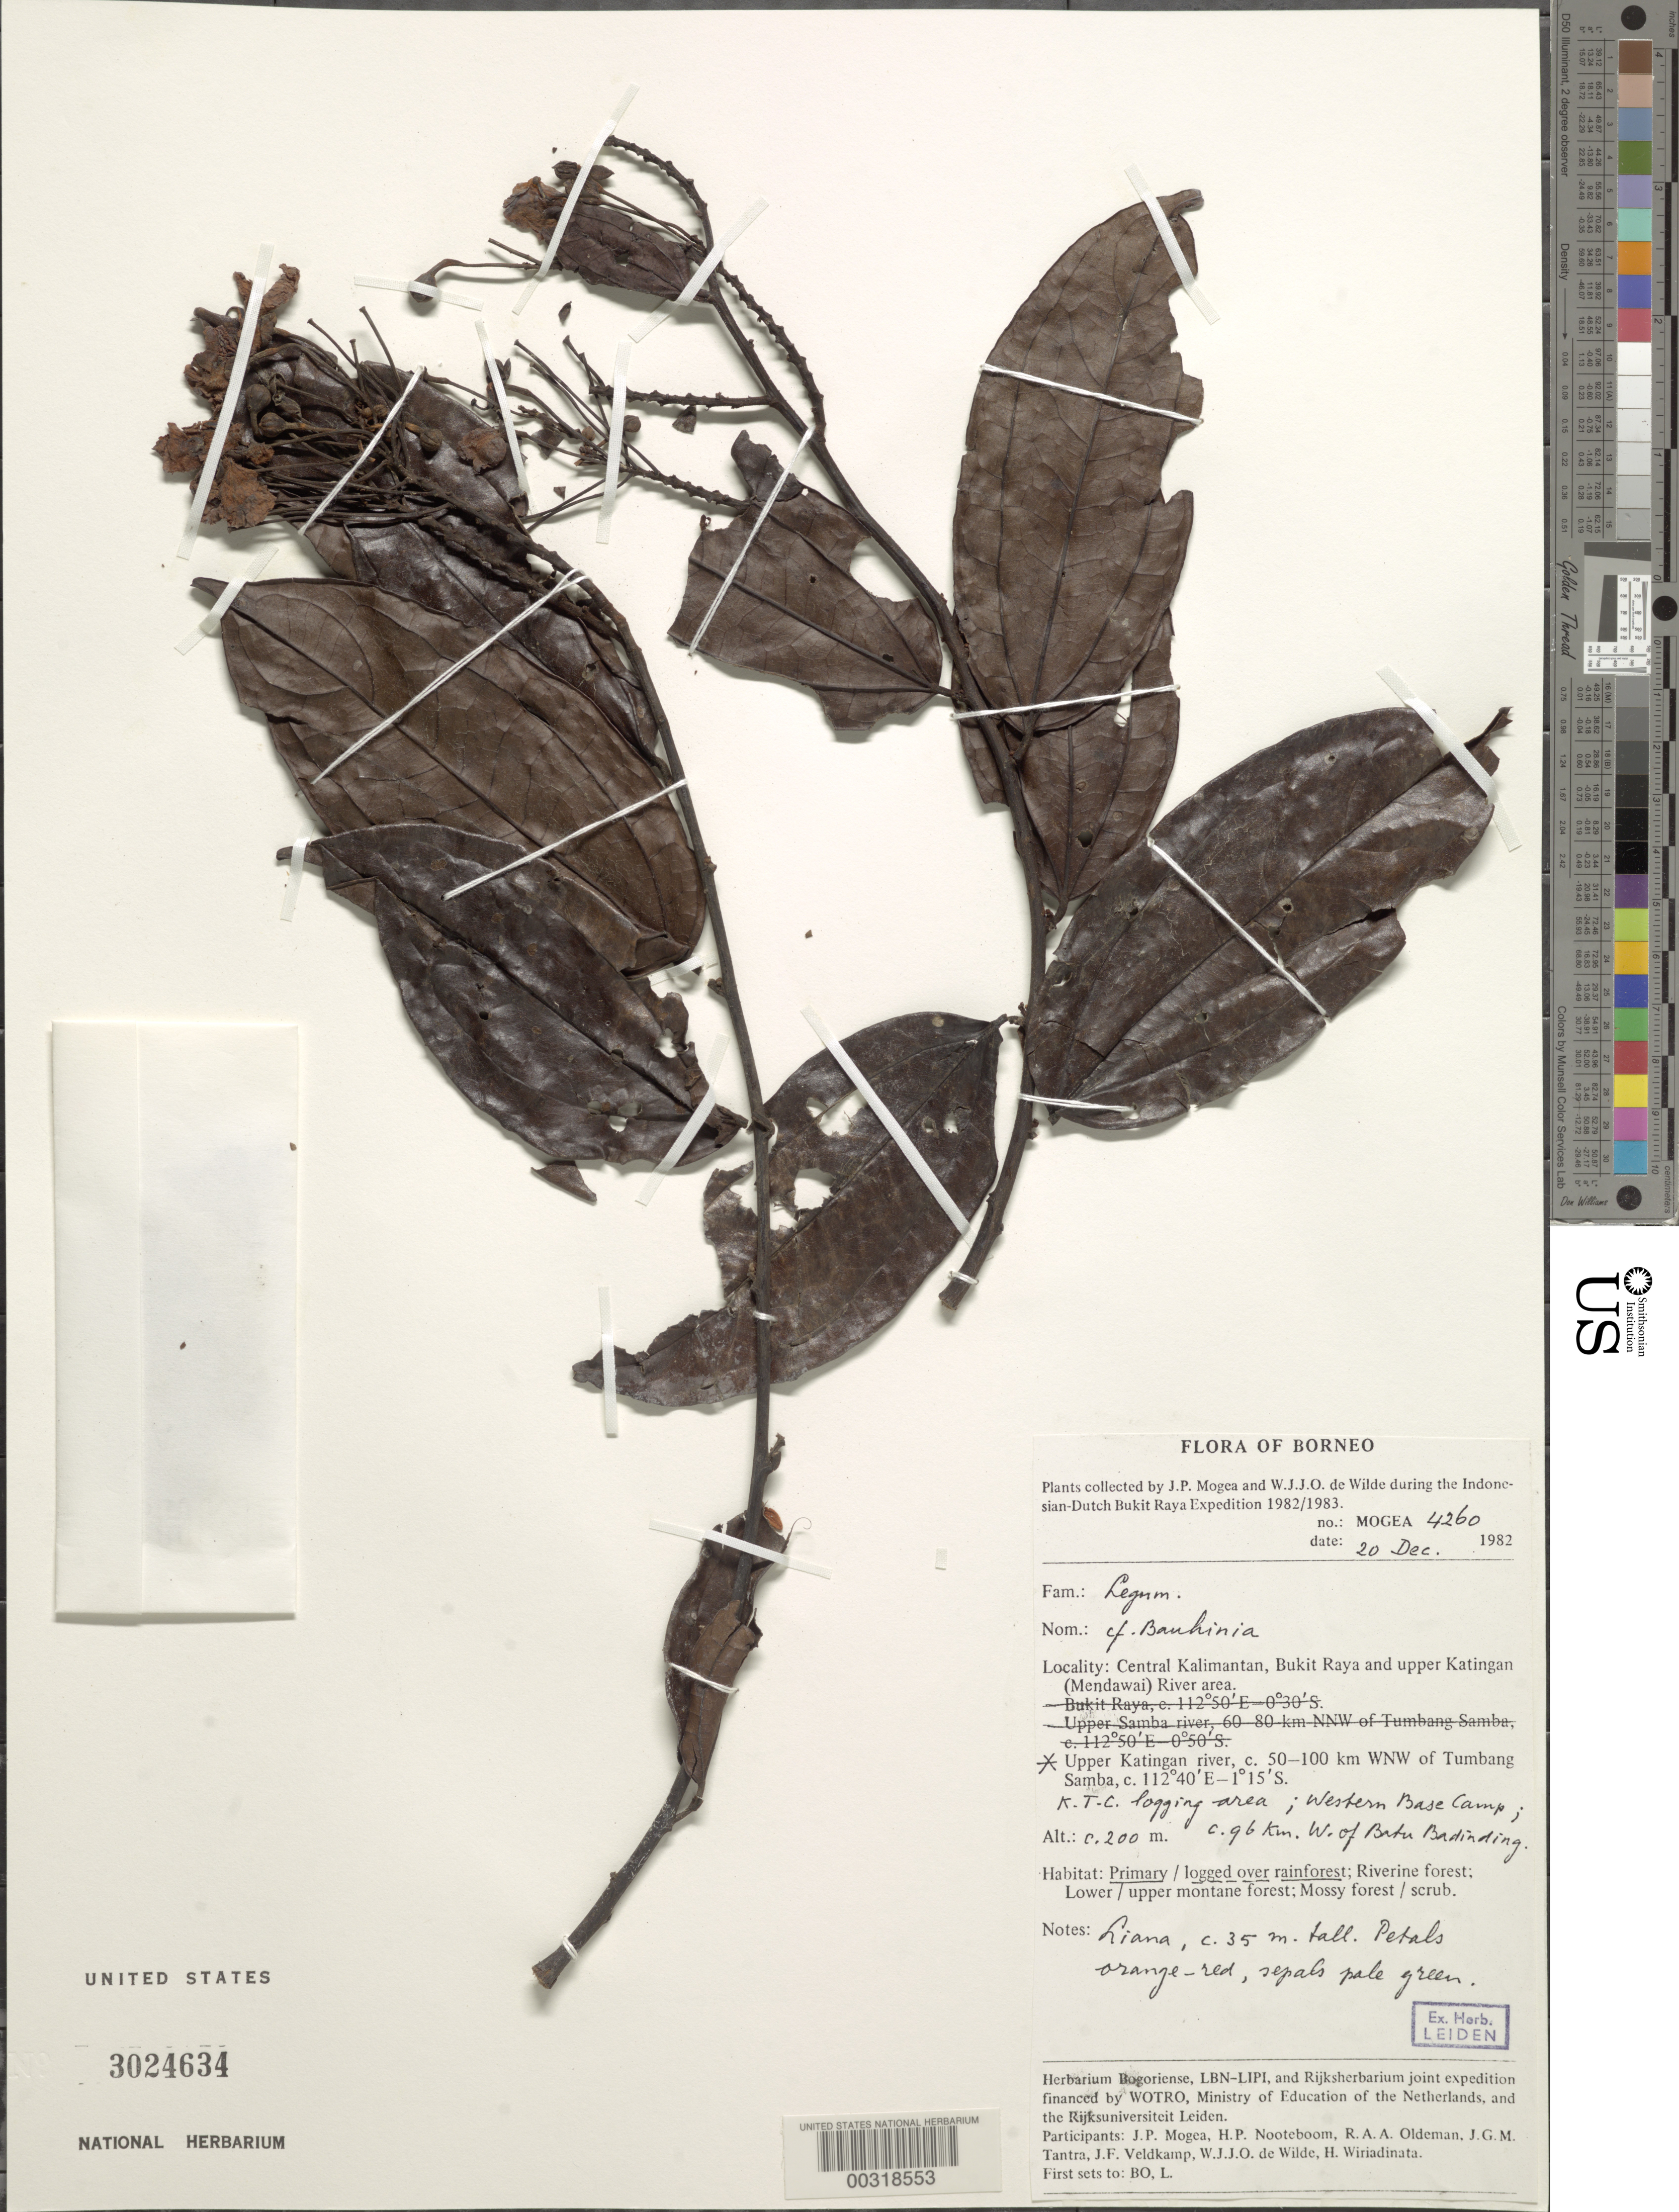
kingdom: Plantae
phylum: Tracheophyta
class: Magnoliopsida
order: Fabales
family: Fabaceae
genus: Phanera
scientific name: Phanera sp.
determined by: Strong, Mark T., (BOT), Smithsonian Institution - National Museum of Natural History (UNITED STATES)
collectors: J. Mogea & W. J. de Wilde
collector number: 4260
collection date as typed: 20 Dec 1982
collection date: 1982-12-20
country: Indonesia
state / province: Kalimantan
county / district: Kalimantan Tengah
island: Borneo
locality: Bukit raya and upper katingan (mendawai) r. area, 50-100 km wnw of tumbang samba, k.t.c. logging area, c 96 km w of batu badinding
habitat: Primary logged over rainforest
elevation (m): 200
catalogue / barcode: US 3024634